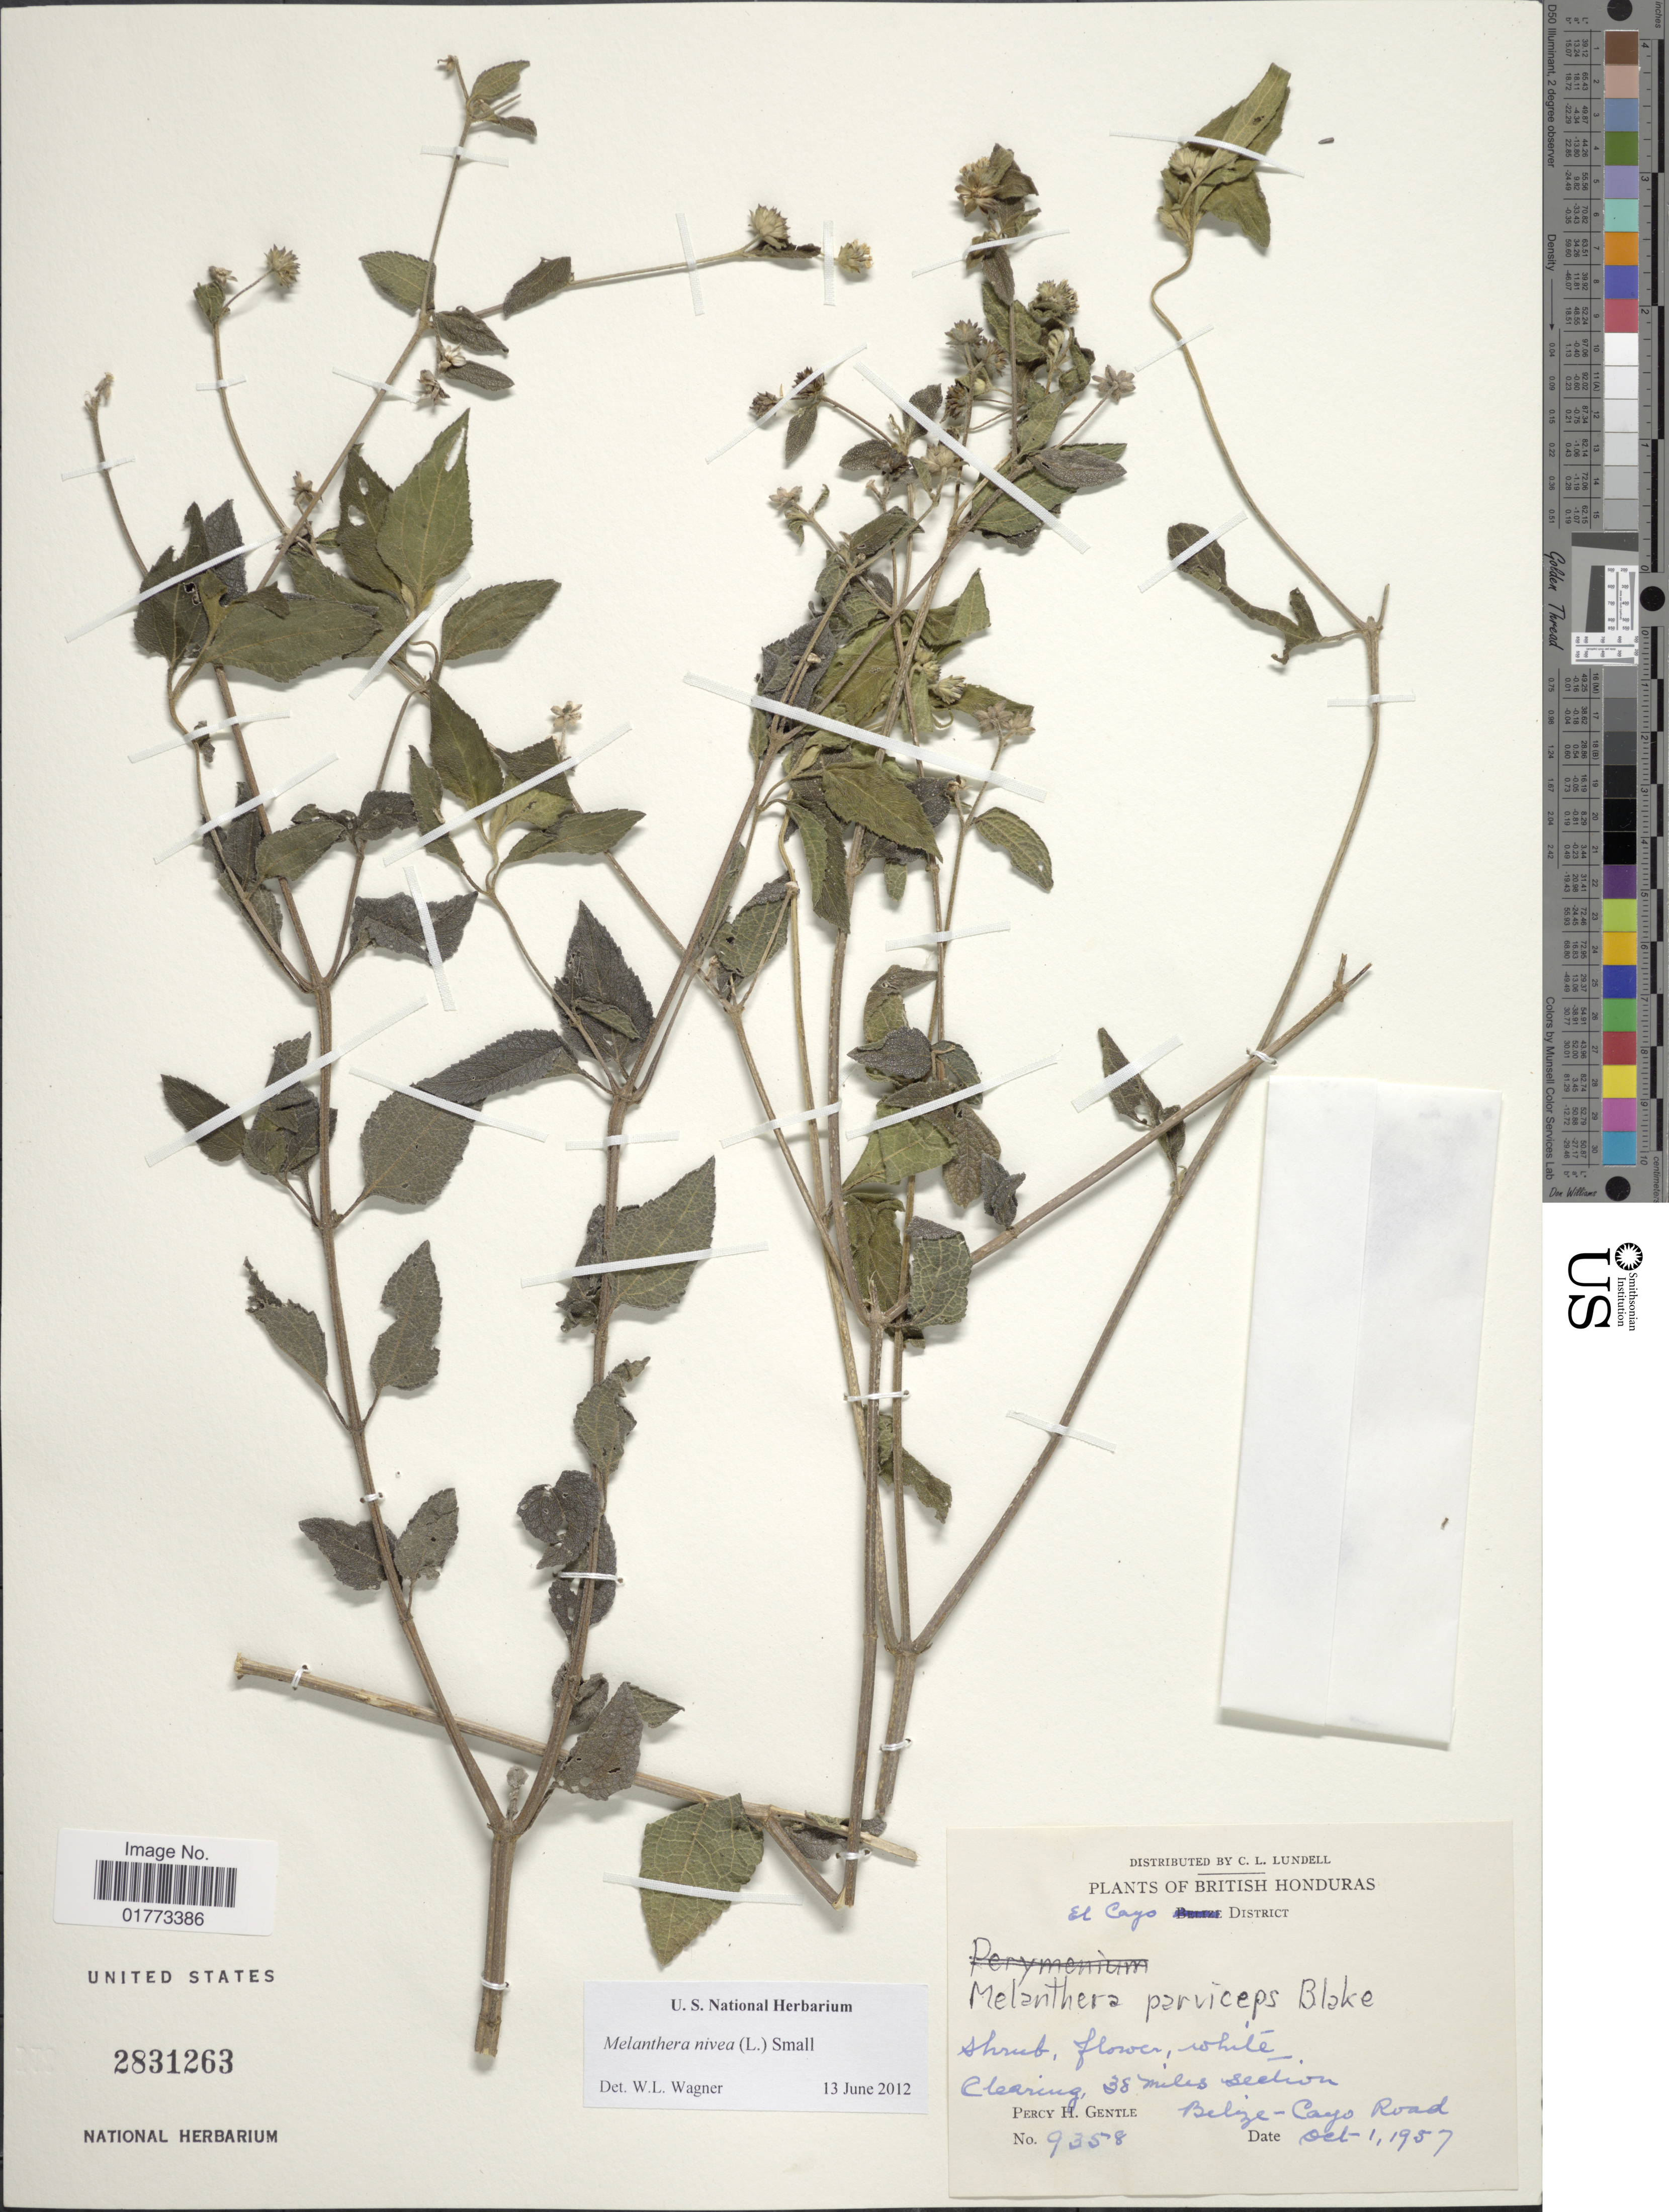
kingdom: Plantae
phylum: Tracheophyta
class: Magnoliopsida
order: Asterales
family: Asteraceae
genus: Melanthera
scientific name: Melanthera nivea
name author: (L.) Small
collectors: P. H. Gentle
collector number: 9358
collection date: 1957-10-01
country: Belize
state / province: Cayo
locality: British Honduras, Clearing, 38 miles section, Cayo Road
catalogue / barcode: US 2831263